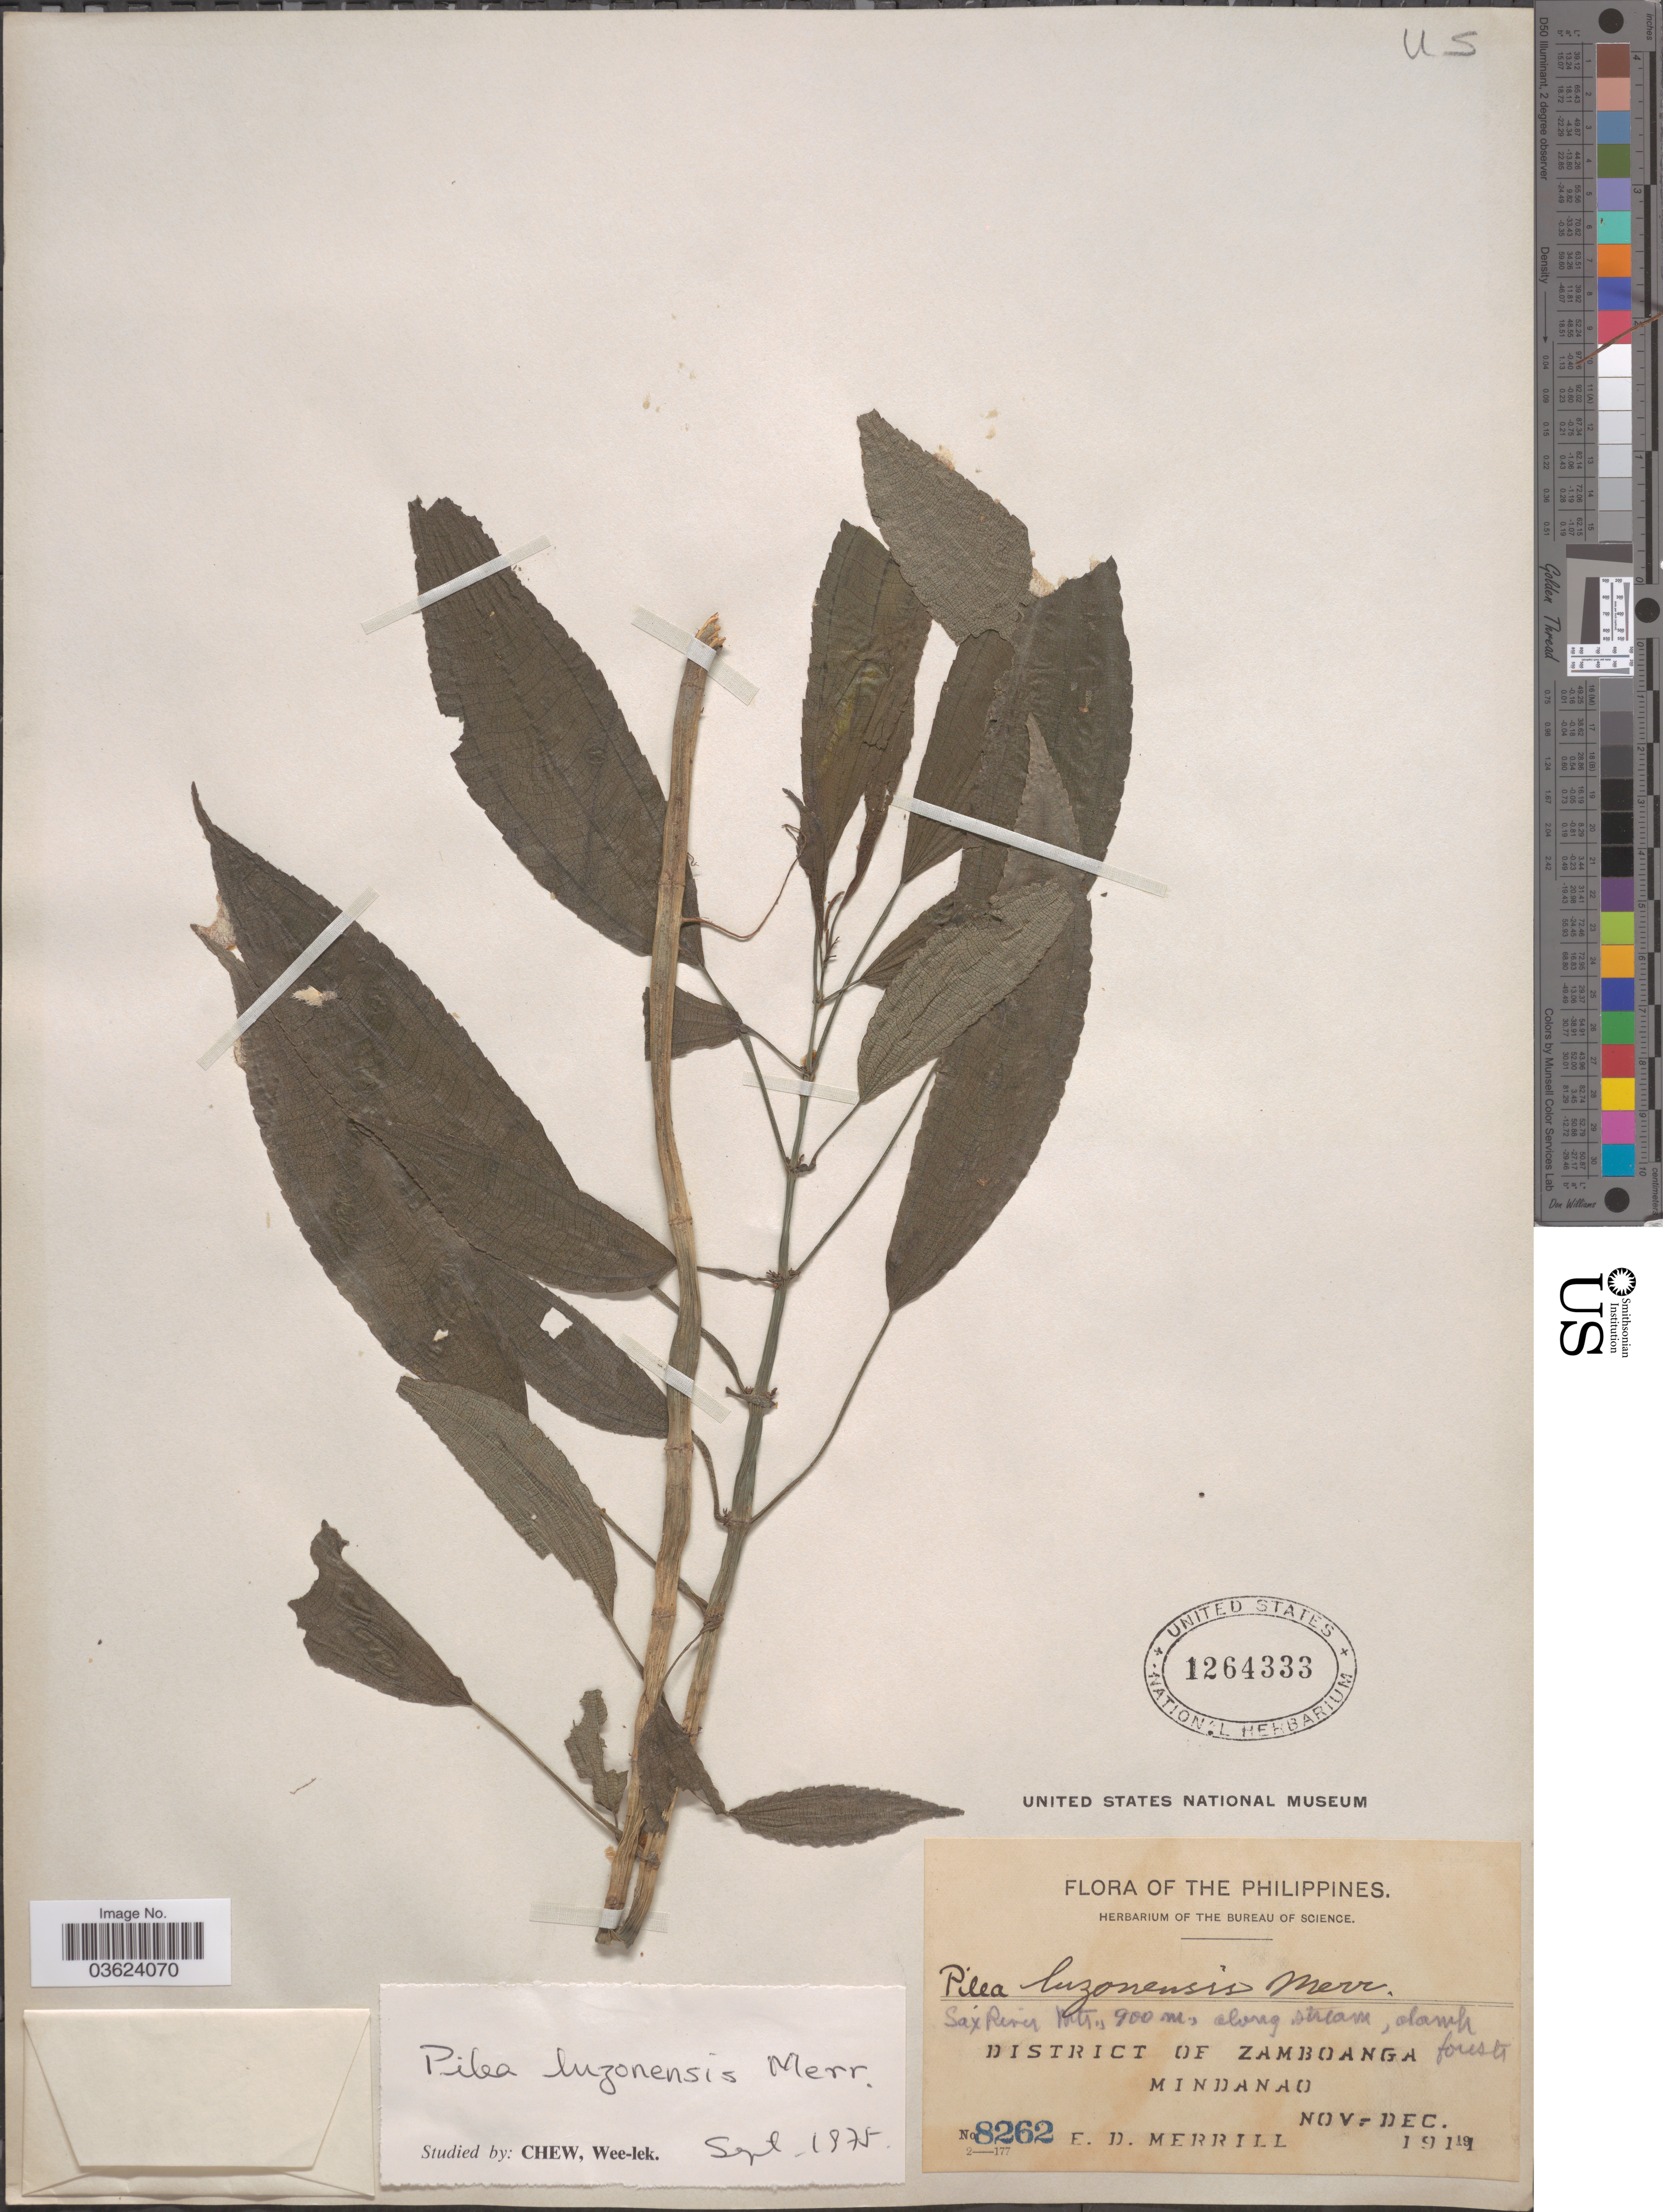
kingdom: Plantae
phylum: Tracheophyta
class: Magnoliopsida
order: Rosales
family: Urticaceae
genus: Pilea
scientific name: Pilea luzonensis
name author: Merr.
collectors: E. D. Merrill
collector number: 8262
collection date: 1911-11/1911-12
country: Philippines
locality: Sax River Mts., along stream. District of Zamboanga. Mindanao.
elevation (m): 900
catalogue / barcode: US 1264333